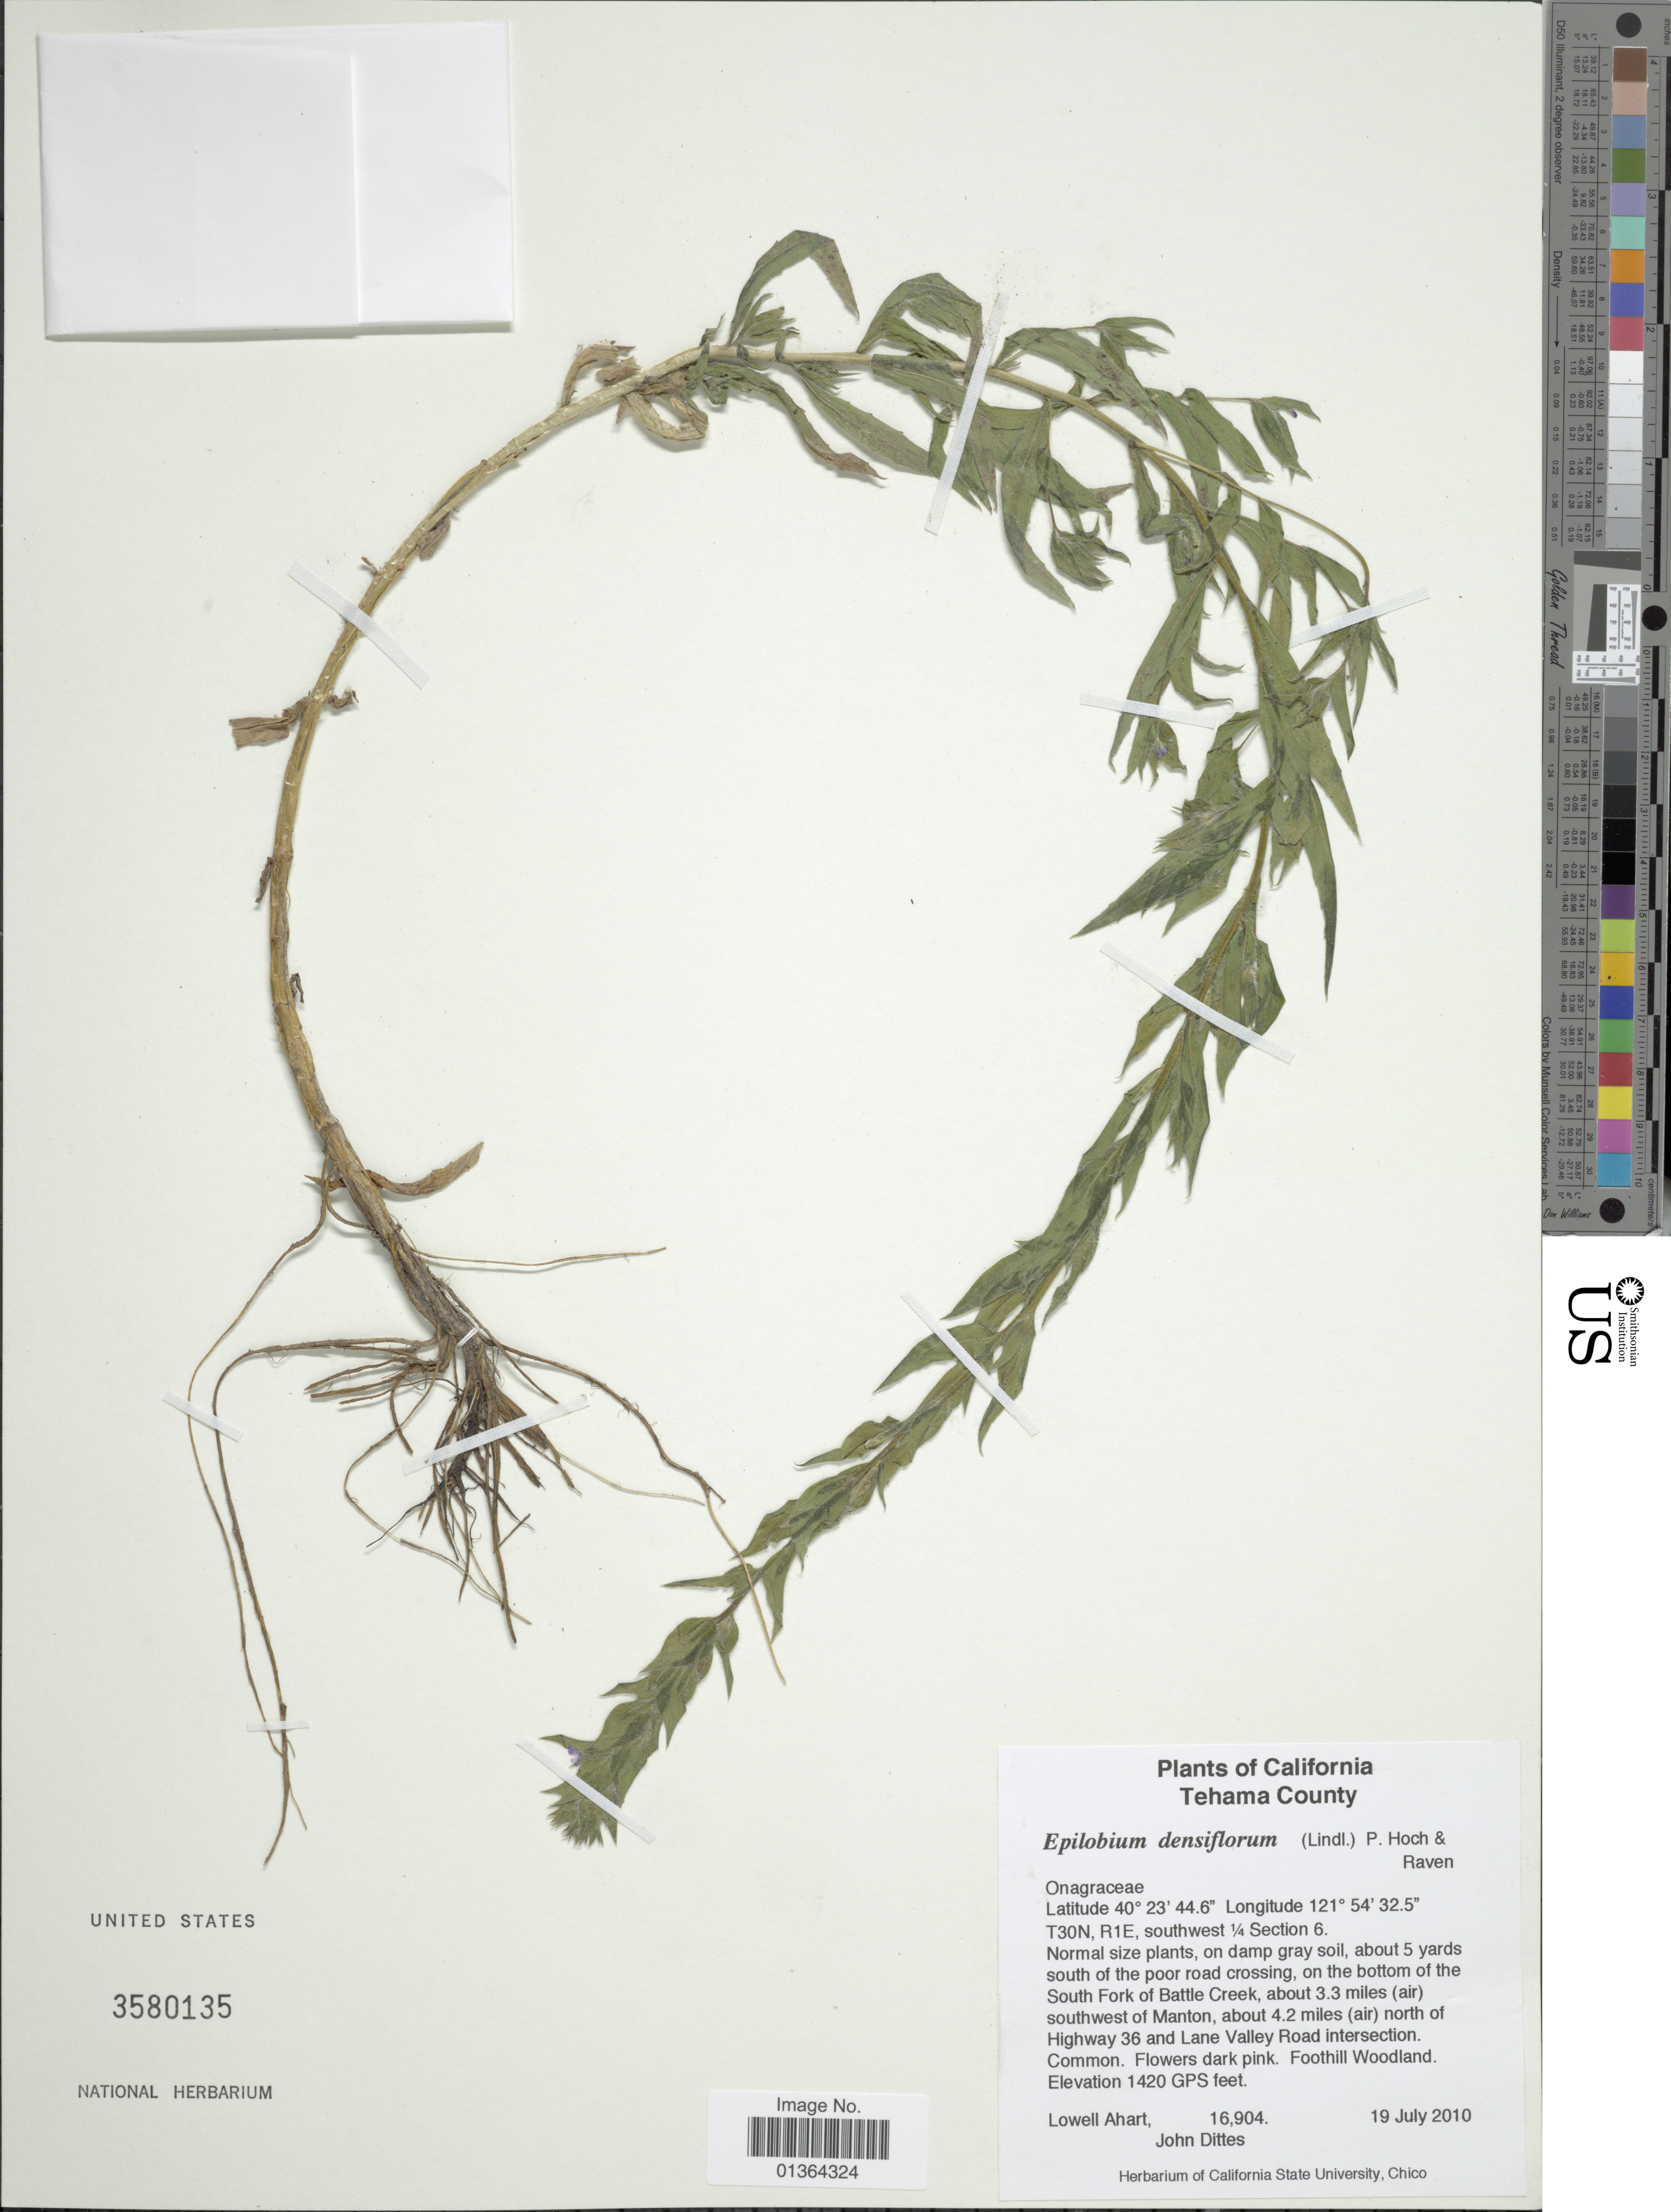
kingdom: Plantae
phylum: Tracheophyta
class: Magnoliopsida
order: Myrtales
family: Onagraceae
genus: Epilobium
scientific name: Epilobium densiflorum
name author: (Lindl.) Hoch & P.H. Raven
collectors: L. Ahart & J. Dittes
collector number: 16904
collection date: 2010-07-19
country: United States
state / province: California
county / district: Tehama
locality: Tehama County. About 5 yards South of the poor road crossing, on the bottom of the South Fork of Battle Creek, about 3.3 miles (air) southwest of Manton, about 4.2 miles (air) north of Highway 36 and Lane Valley Road intersection.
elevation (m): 433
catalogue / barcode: US 3580135